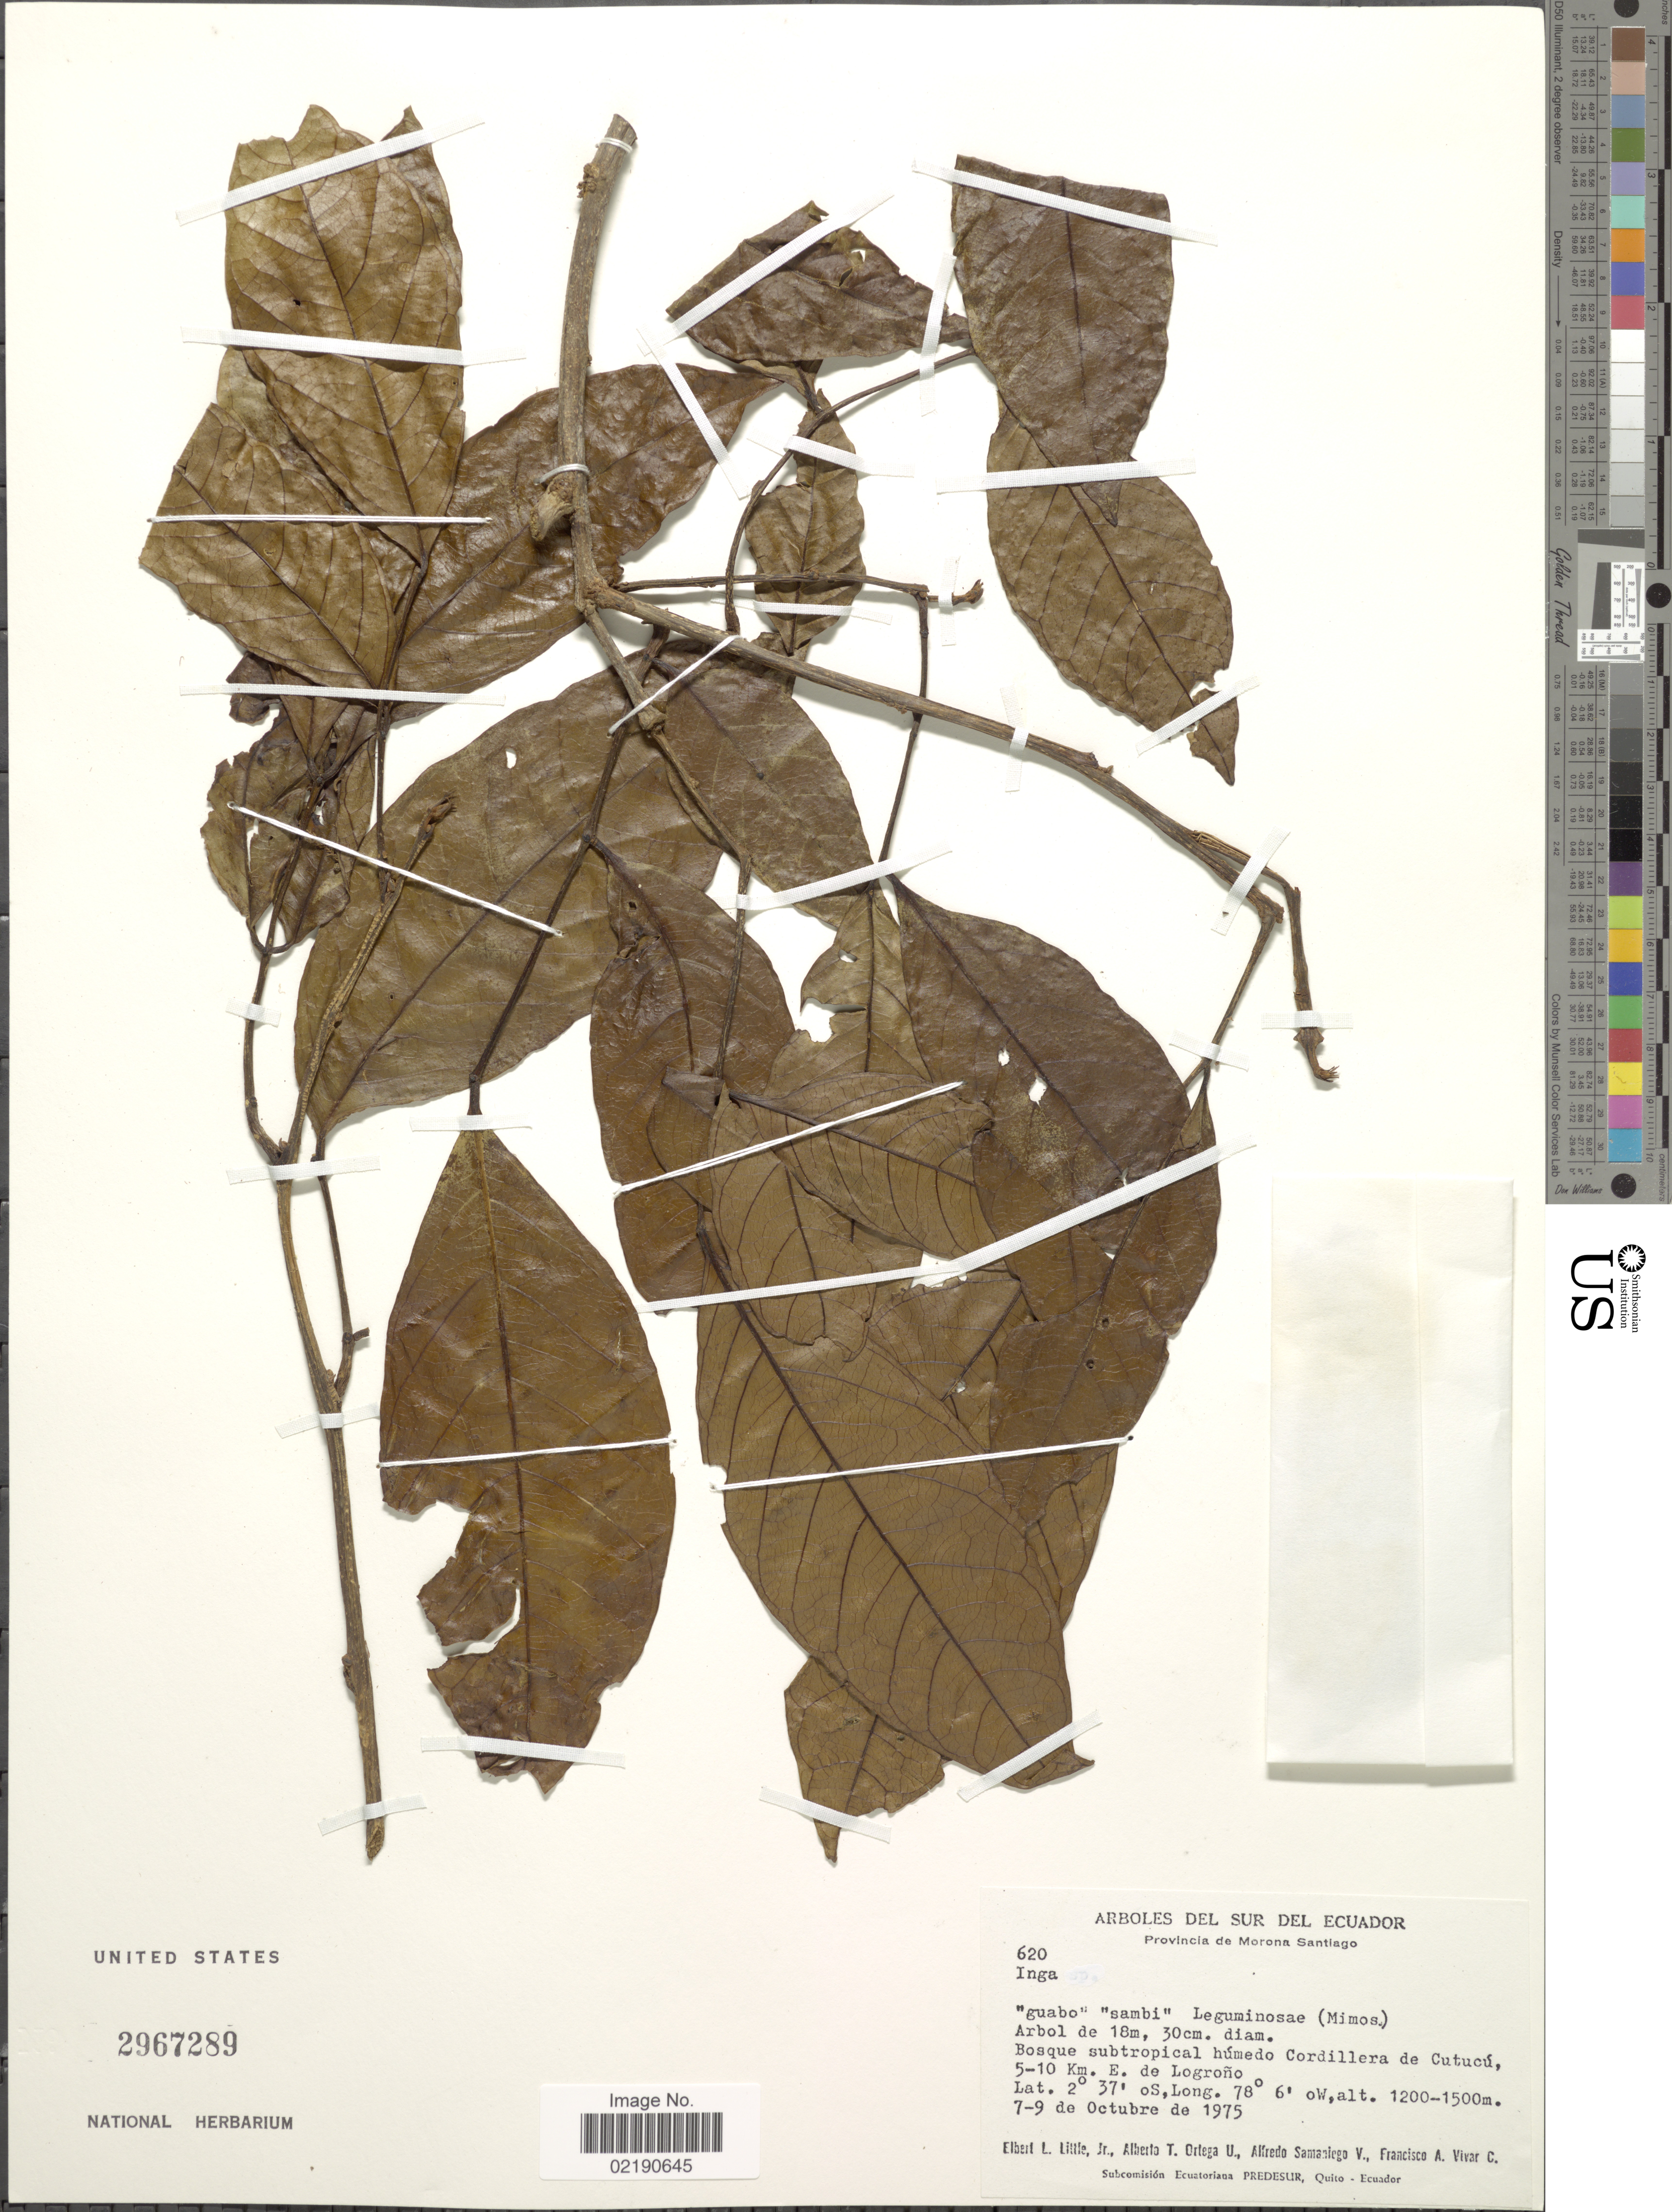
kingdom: Plantae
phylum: Tracheophyta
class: Magnoliopsida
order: Fabales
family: Fabaceae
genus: Inga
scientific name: Inga sp.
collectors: E. L. Little, A. T. Ortega U., A. V. Samaniego & F. A. Vivar C.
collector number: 620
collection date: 1975-10-07/1975-10-09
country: Ecuador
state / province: Morona-Santiago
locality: Sur del Ecuador, Bosque subtropical humedo Cordillera de Cutucu, 5-10 km E de Logrono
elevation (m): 1200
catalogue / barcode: US 2967289